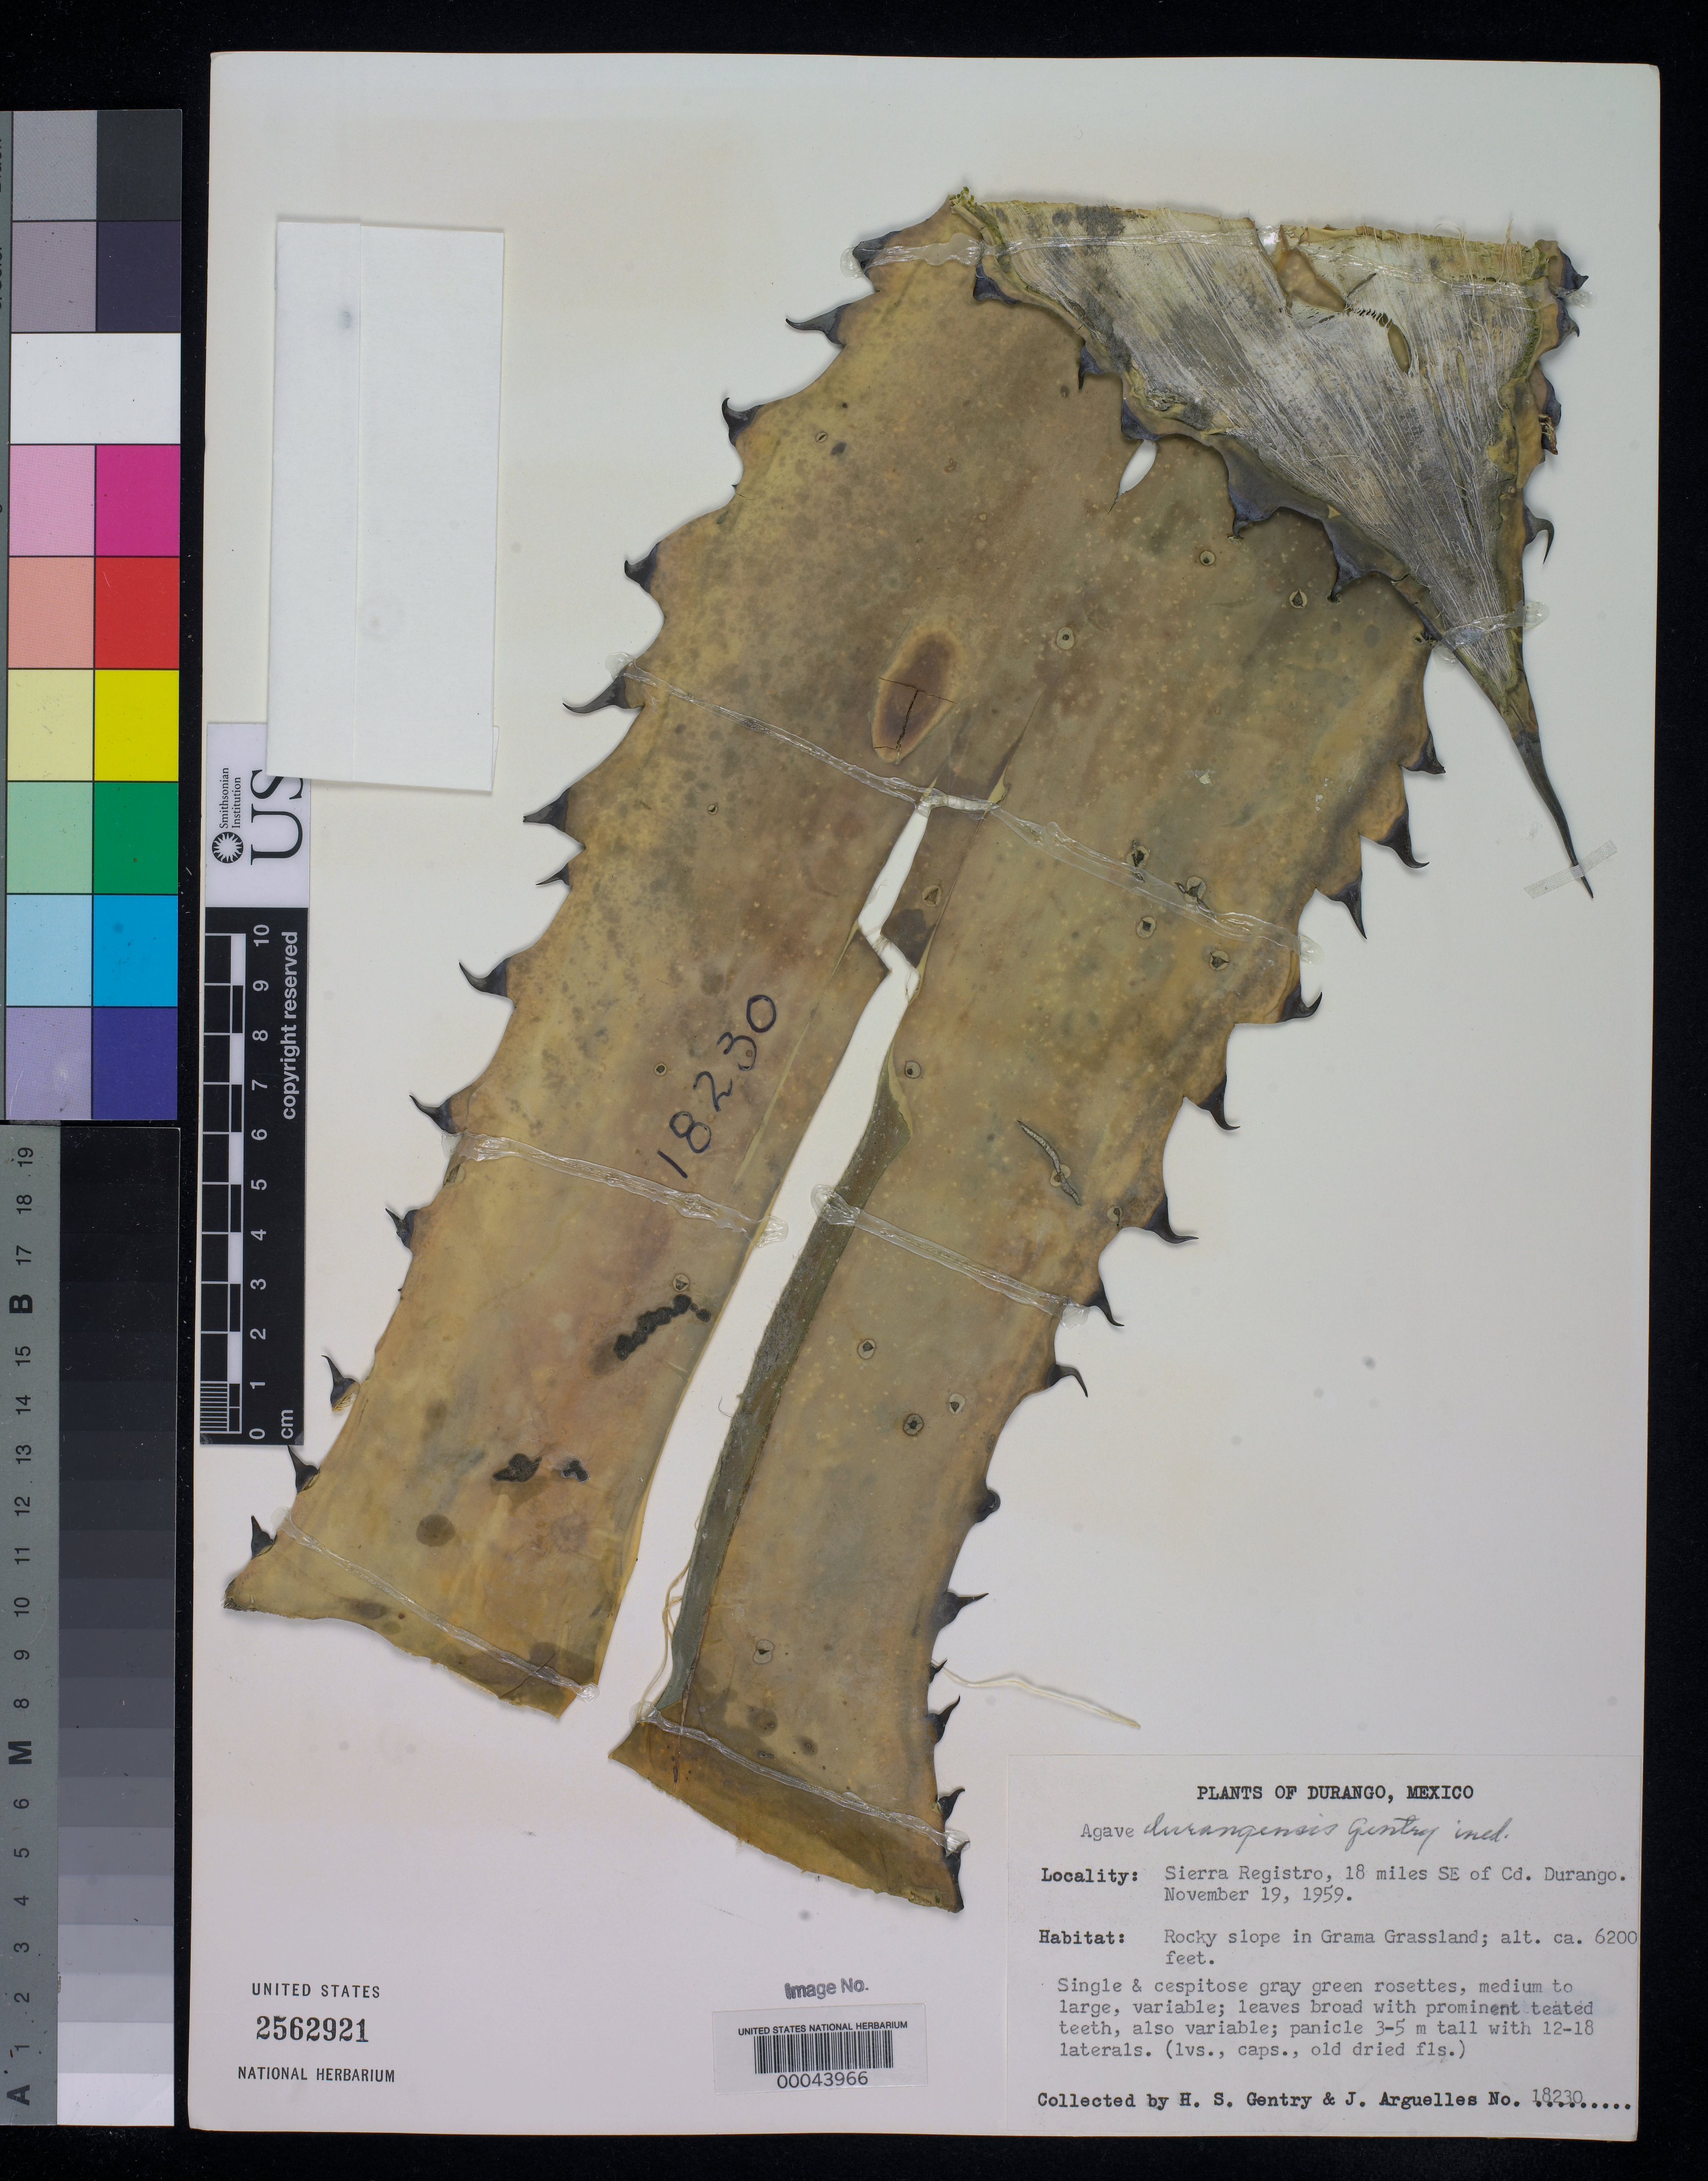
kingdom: Plantae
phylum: Tracheophyta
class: Liliopsida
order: Asparagales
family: Asparagaceae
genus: Agave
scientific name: Agave durangensis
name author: Gentry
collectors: H. S. Gentry & J. Arguelles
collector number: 18230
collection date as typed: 19 Nov 1959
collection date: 1959-11-19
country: Mexico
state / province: Durango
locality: Sierra Registro, 18 mi SE of Cd Durango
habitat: Rocky slope in grama grassland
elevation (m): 1890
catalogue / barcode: US 2562921